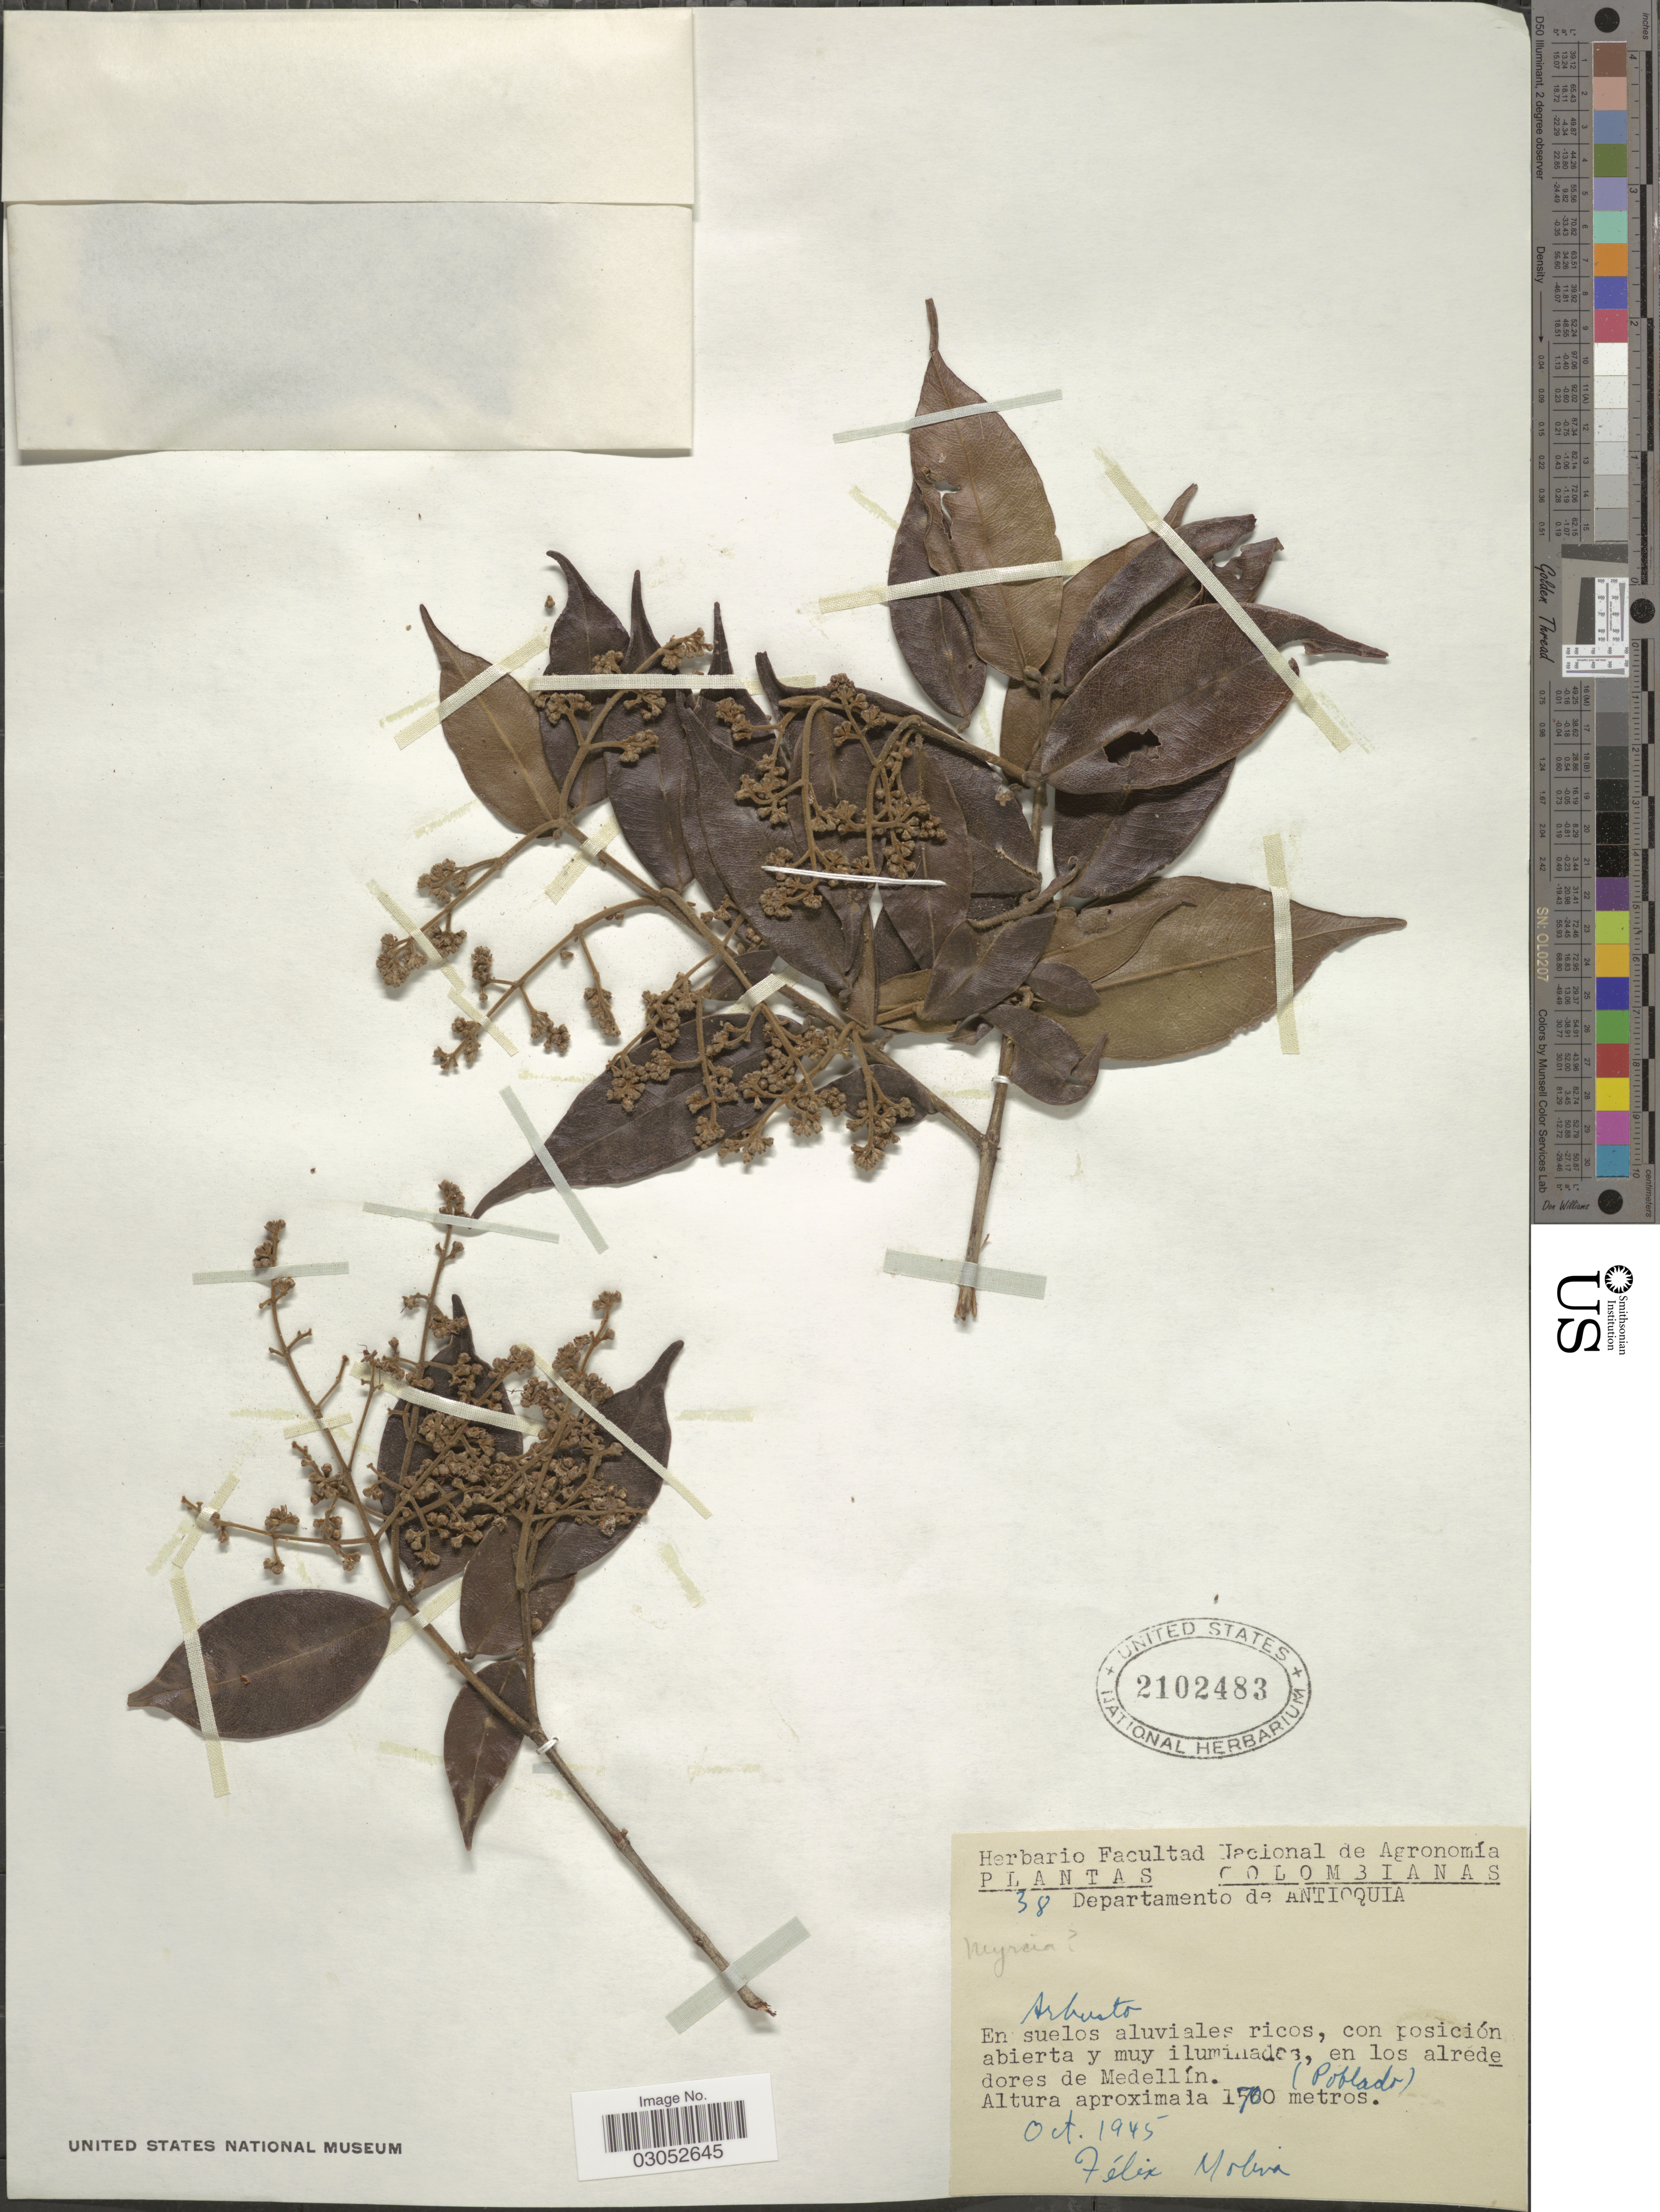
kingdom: Plantae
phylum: Tracheophyta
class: Magnoliopsida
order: Myrtales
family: Myrtaceae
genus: Myrcia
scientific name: Myrcia sp.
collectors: F. Molina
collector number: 38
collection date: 1945-10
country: Colombia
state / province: Antioquia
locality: Departamento de Antioquia. En los alrededores de Medellín.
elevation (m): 1700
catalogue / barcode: US 2102483